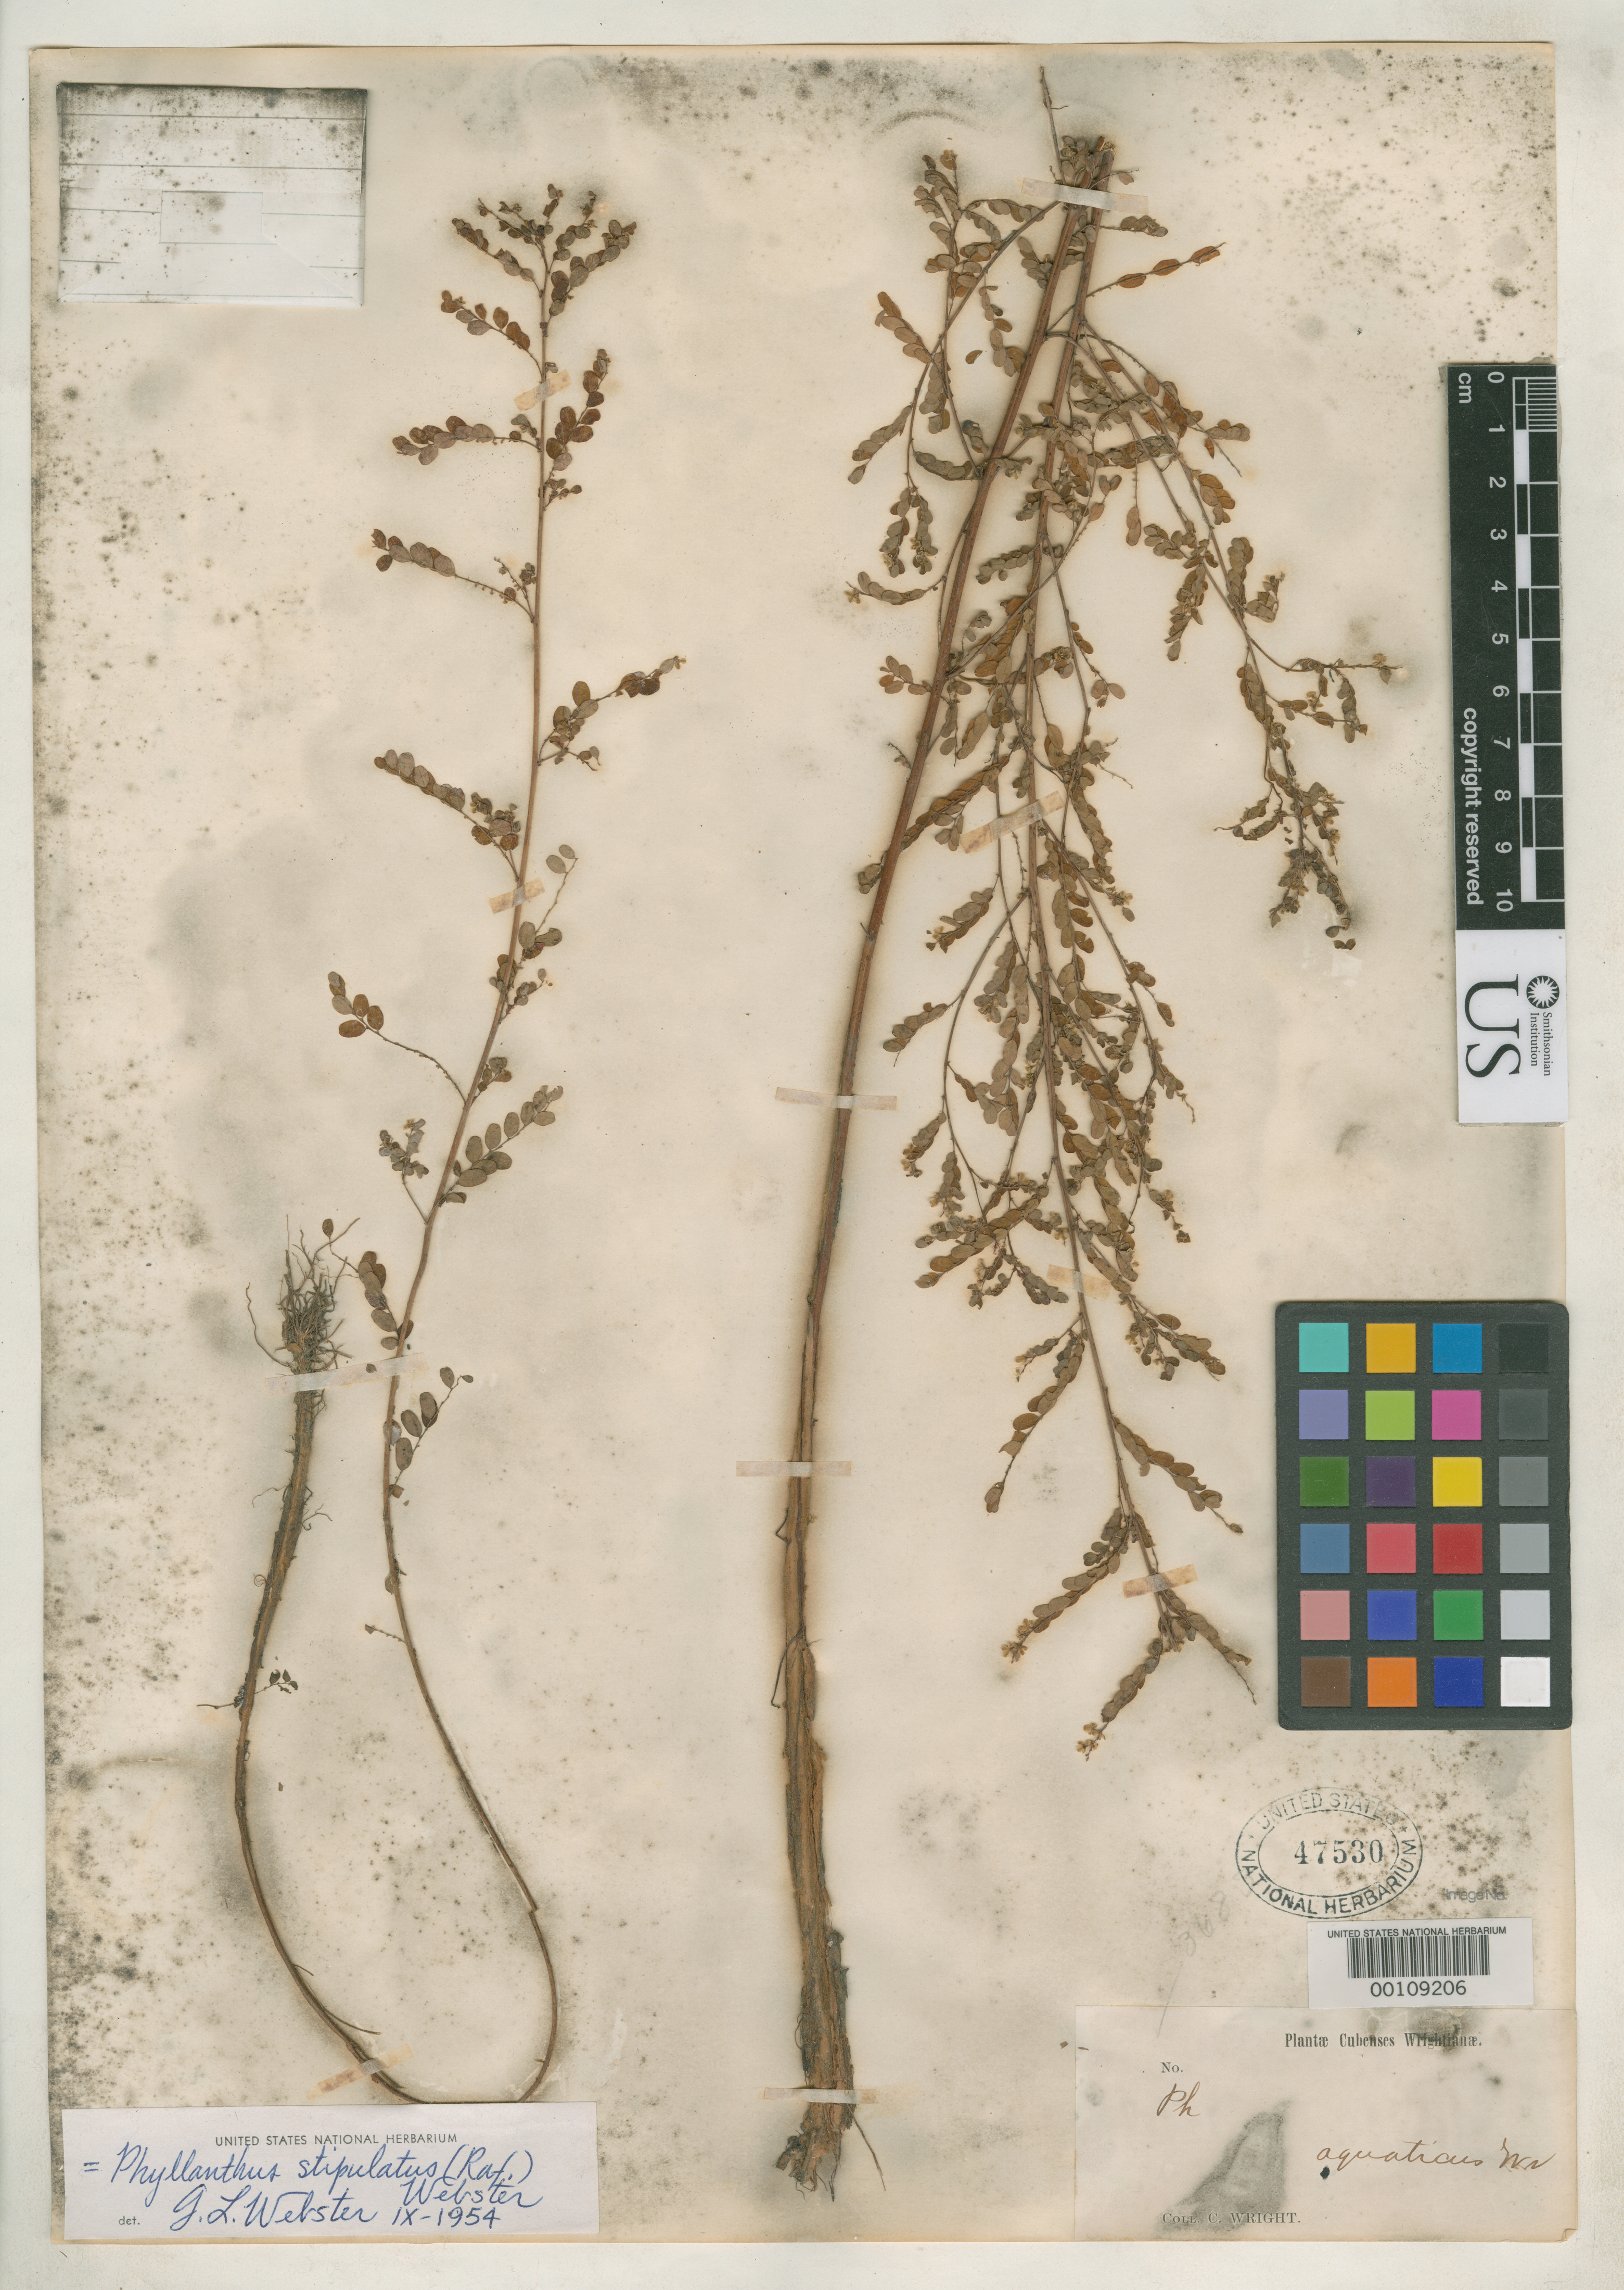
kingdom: Plantae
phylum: Tracheophyta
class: Magnoliopsida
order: Malpighiales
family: Phyllanthaceae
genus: Phyllanthus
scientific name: Phyllanthus aquaticus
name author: C. Wright in Sauvalle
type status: Isotype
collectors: C. Wright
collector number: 3683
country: Cuba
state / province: Pinar del Río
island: Greater Antilles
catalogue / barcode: US 47530